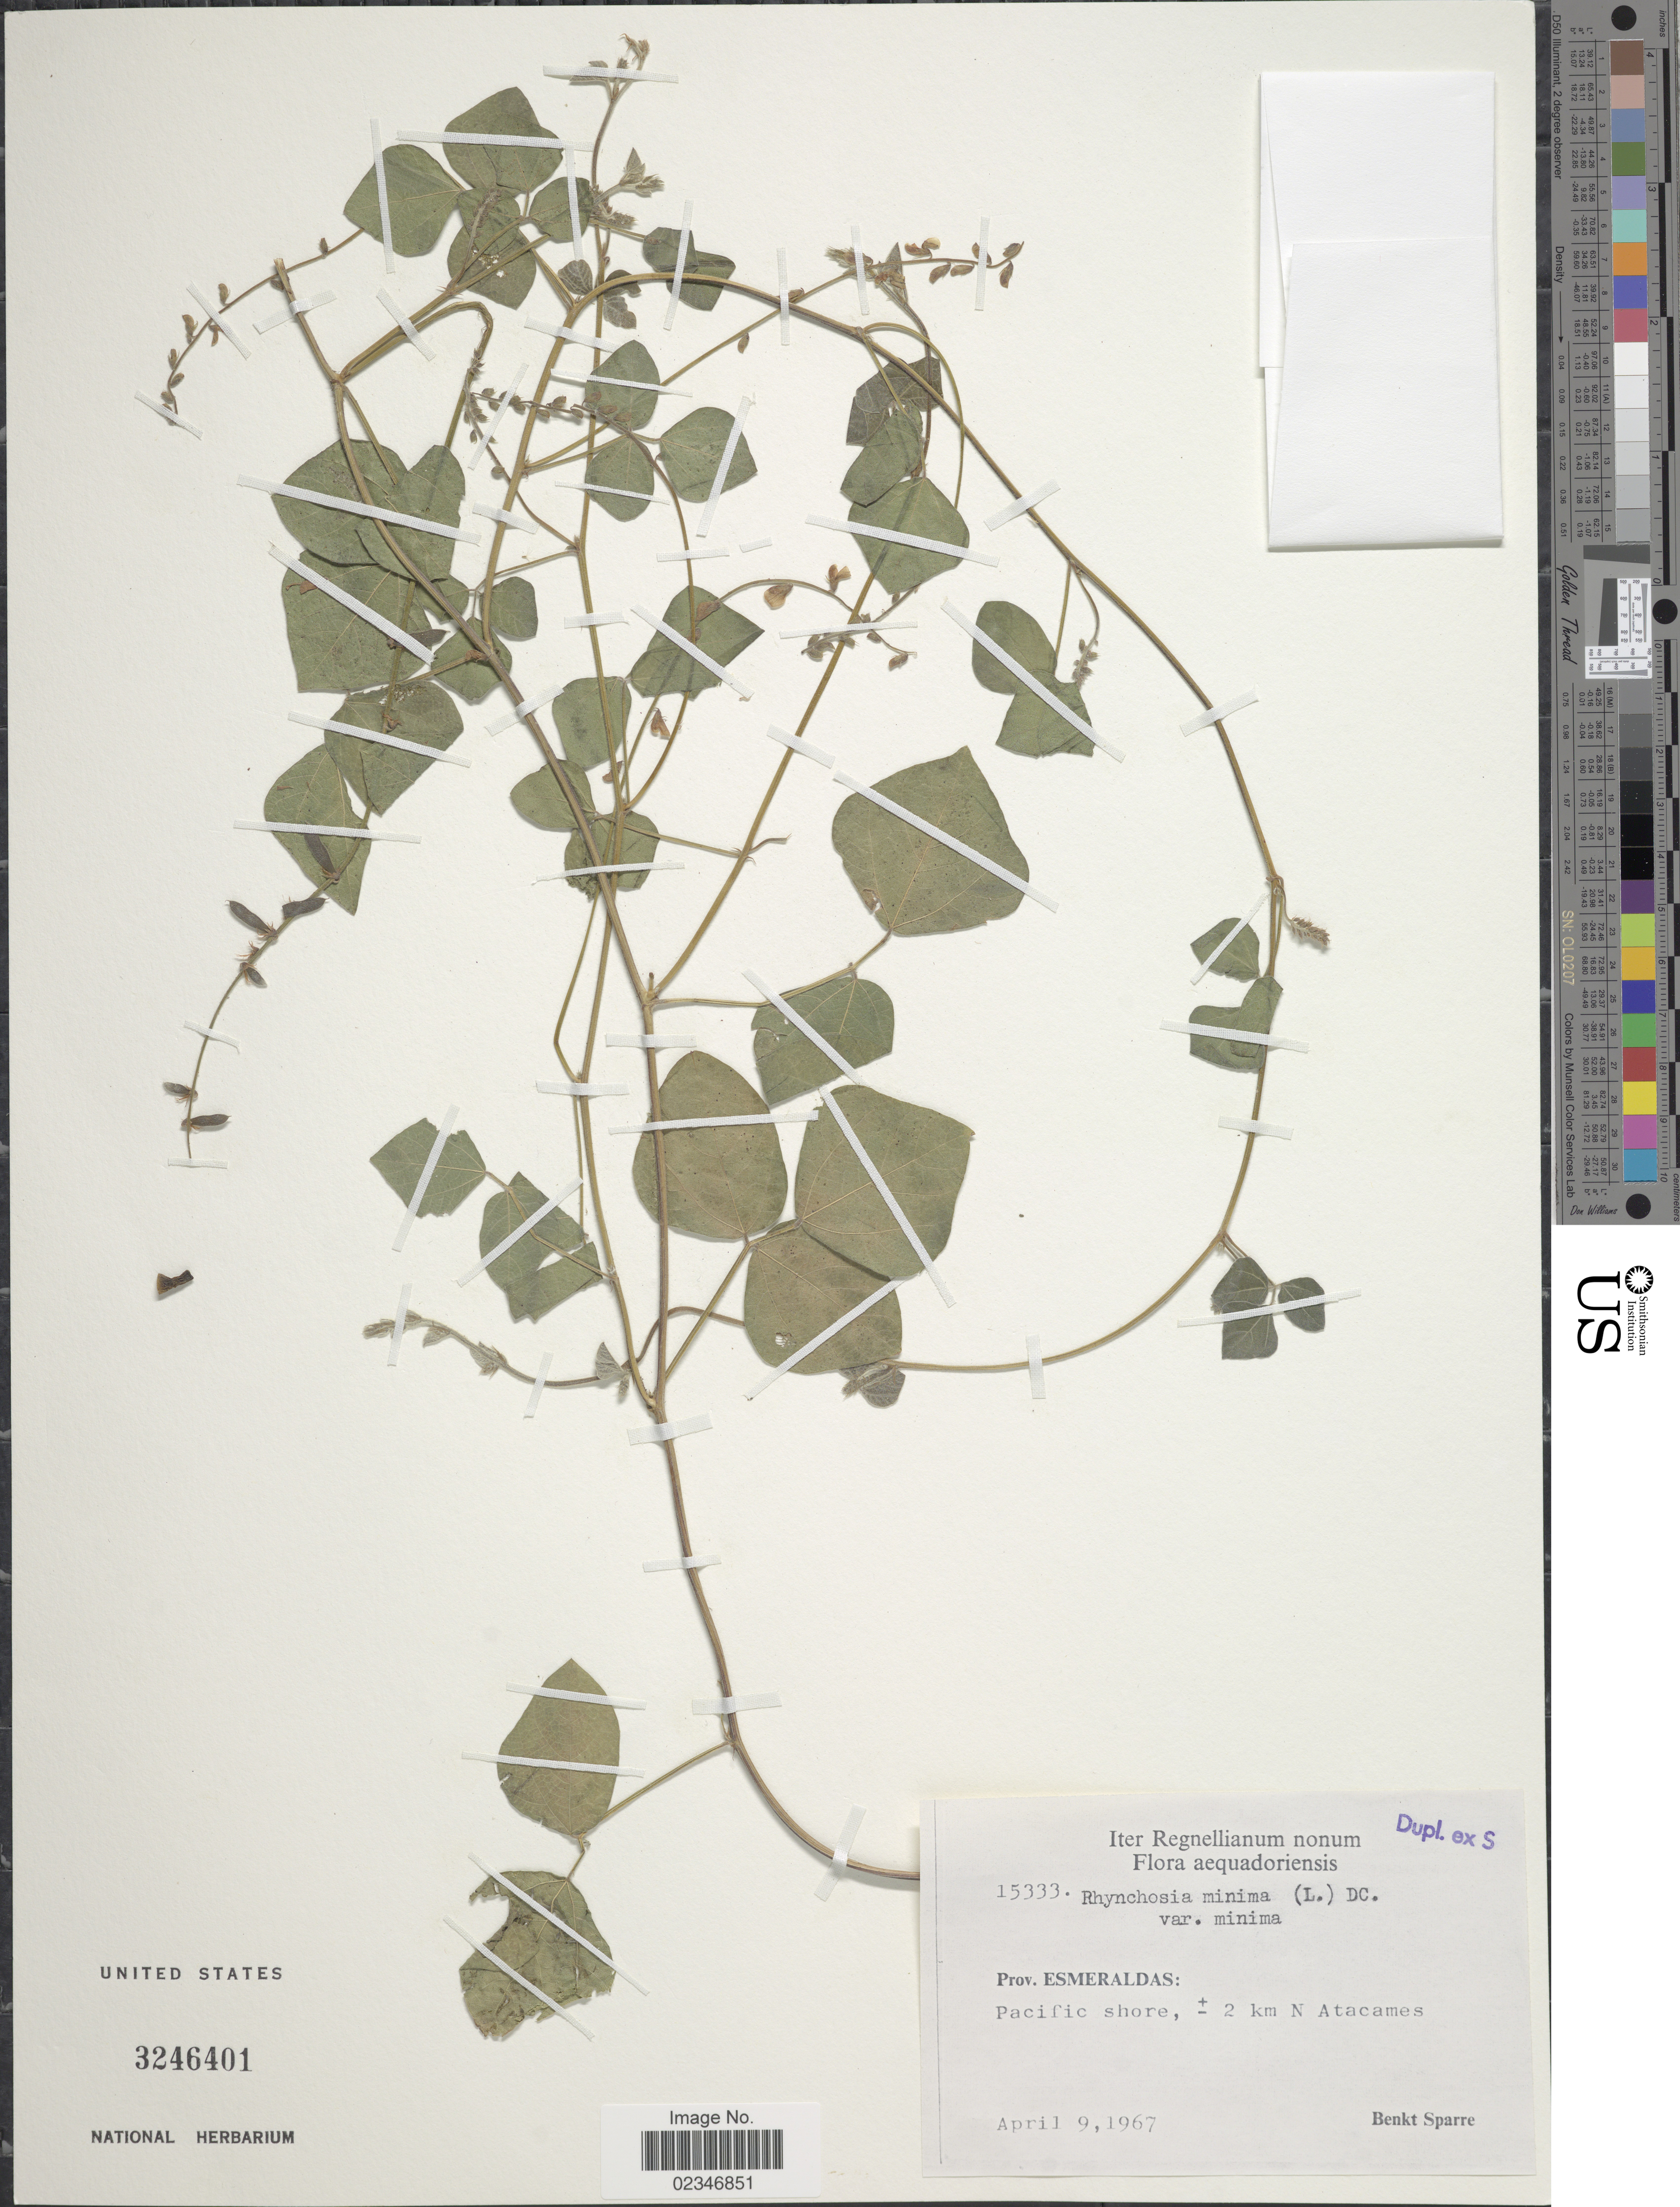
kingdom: Plantae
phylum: Tracheophyta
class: Magnoliopsida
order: Fabales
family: Fabaceae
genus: Rhynchosia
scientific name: Rhynchosia minima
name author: (L.) DC.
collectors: B. Sparre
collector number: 15333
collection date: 1967-04-09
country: Ecuador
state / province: Esmeraldas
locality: Prov. Esmeraldas, Pacific shore, 2 km N Atacames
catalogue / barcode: US 3246401